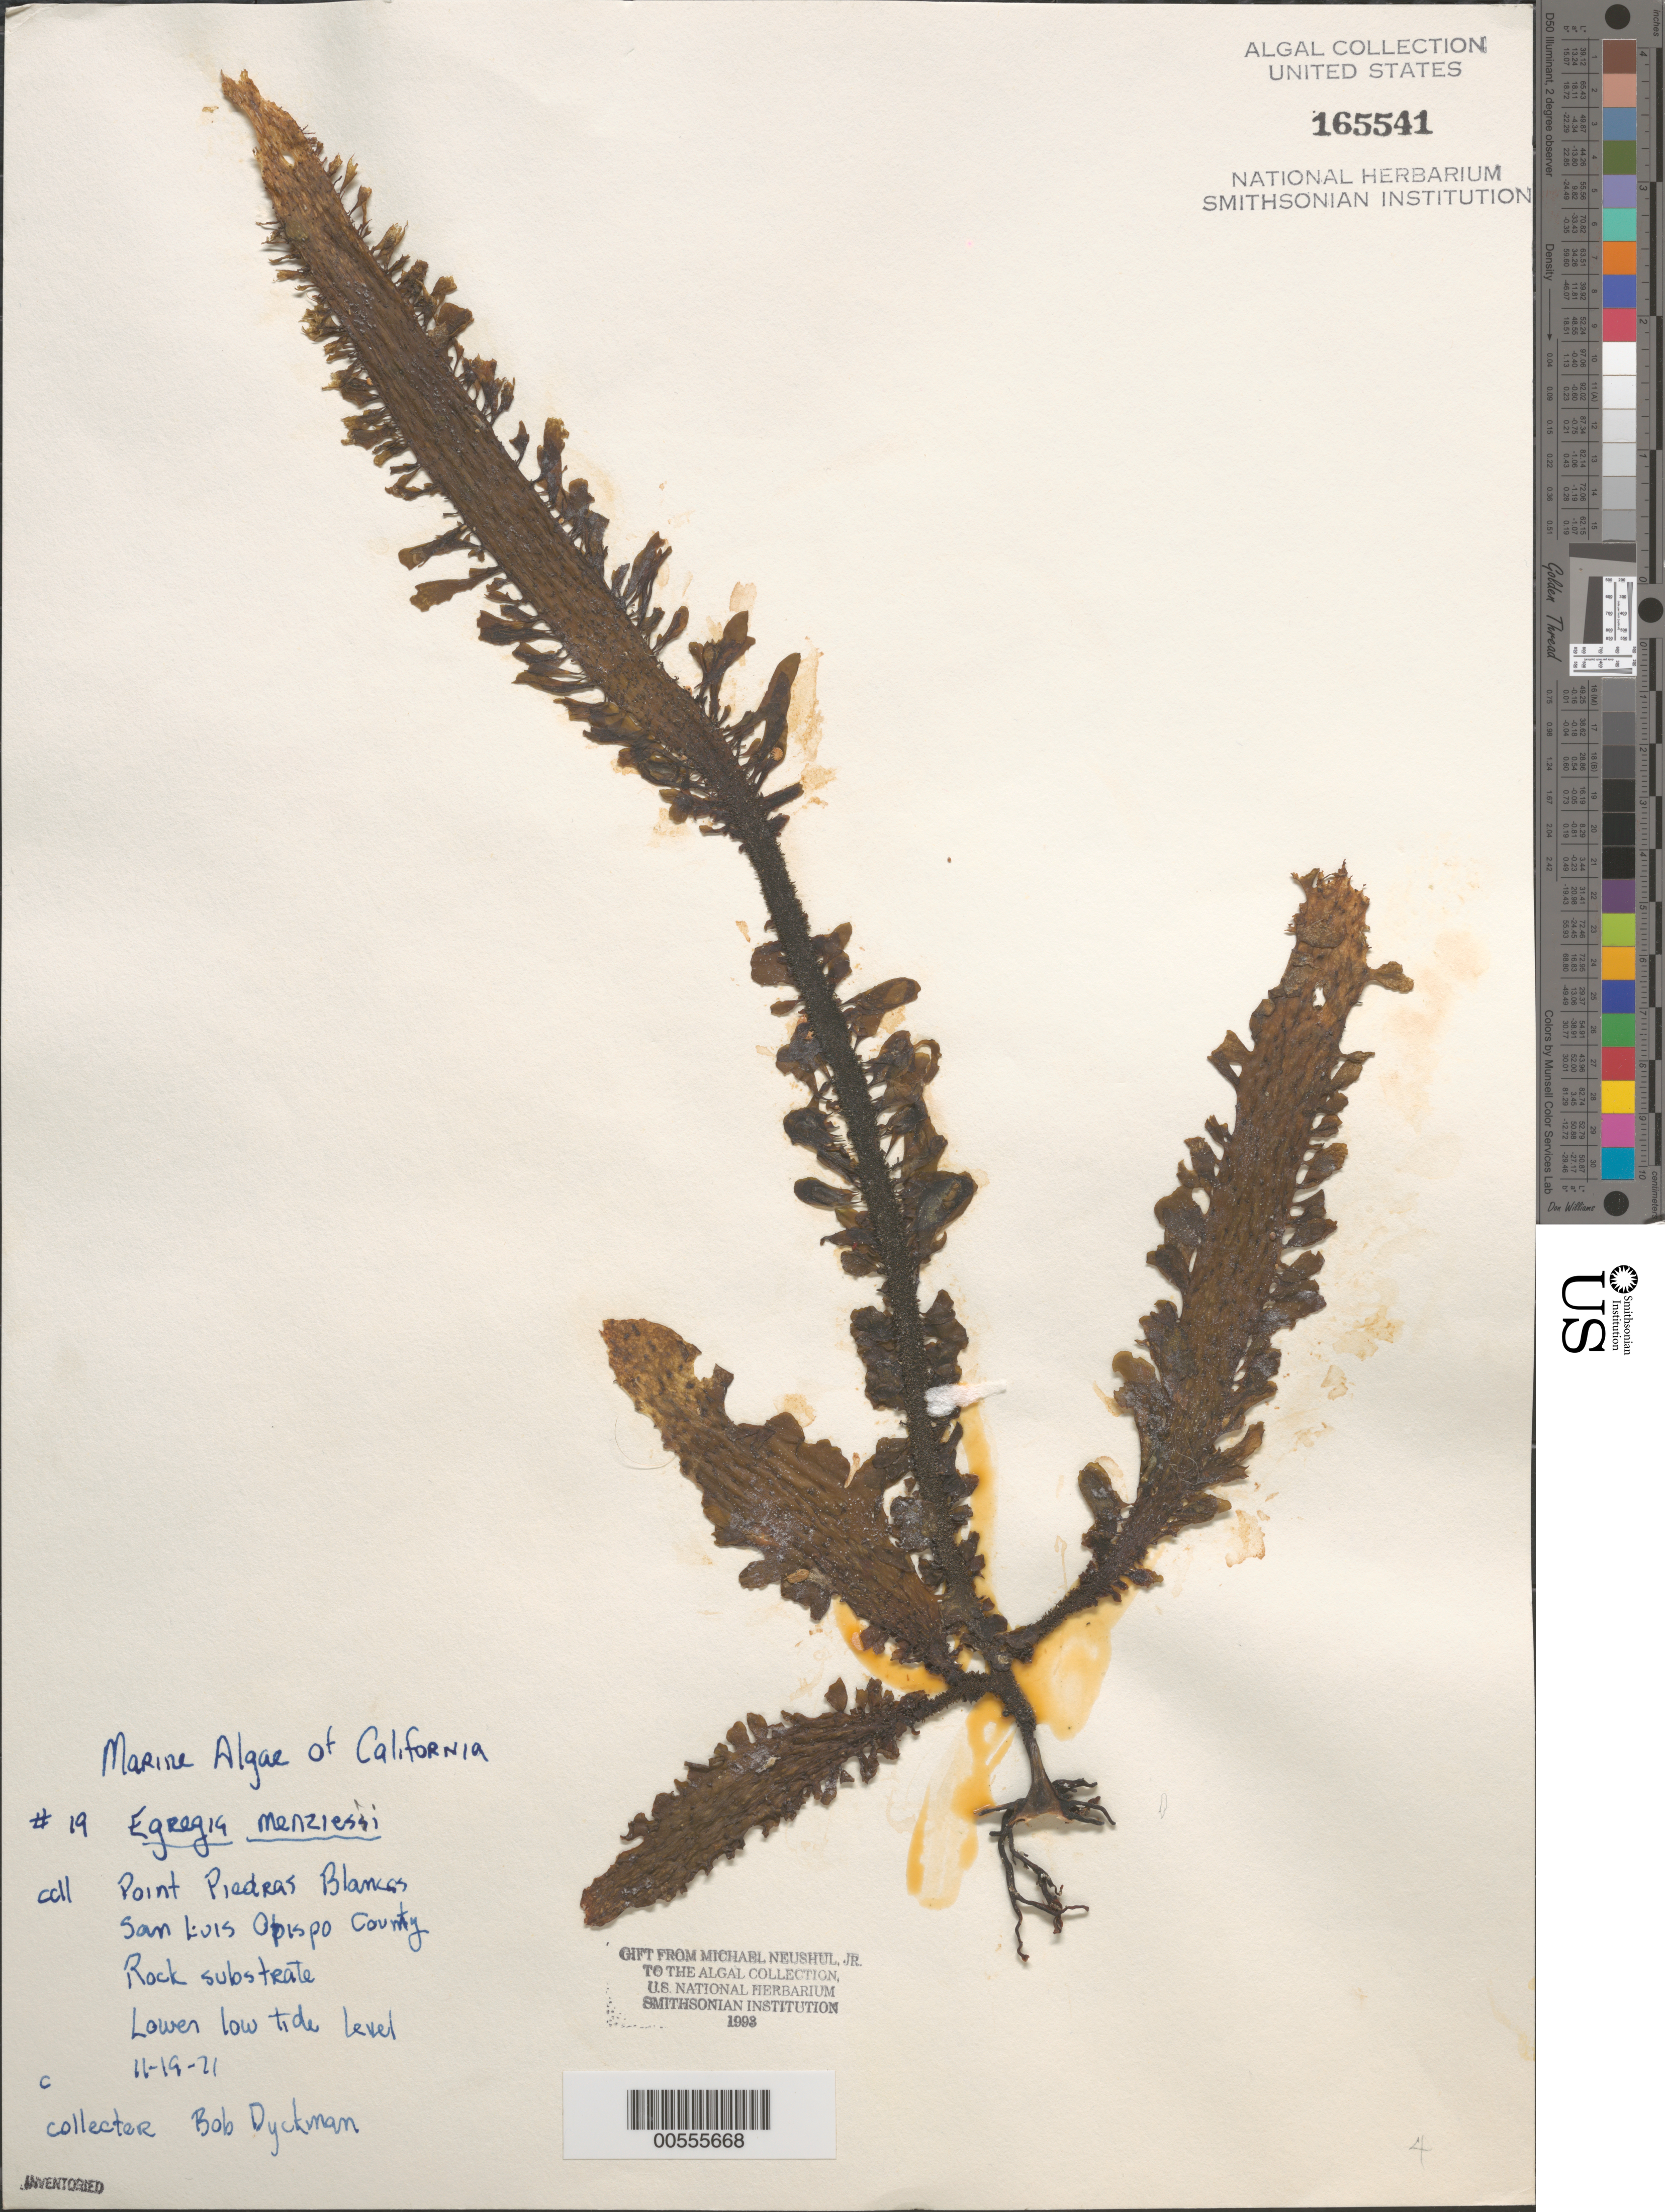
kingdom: Chromista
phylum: Ochrophyta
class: Phaeophyceae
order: Laminariales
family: Lessoniaceae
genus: Egregia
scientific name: Egregia menziesii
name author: (Turner) Aresch.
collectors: B. Dyckman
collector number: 19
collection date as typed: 19 Nov 1971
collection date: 1971-11-19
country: United States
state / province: California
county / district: San Luis Obispo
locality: Point Piedras Blancas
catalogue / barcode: US 165541